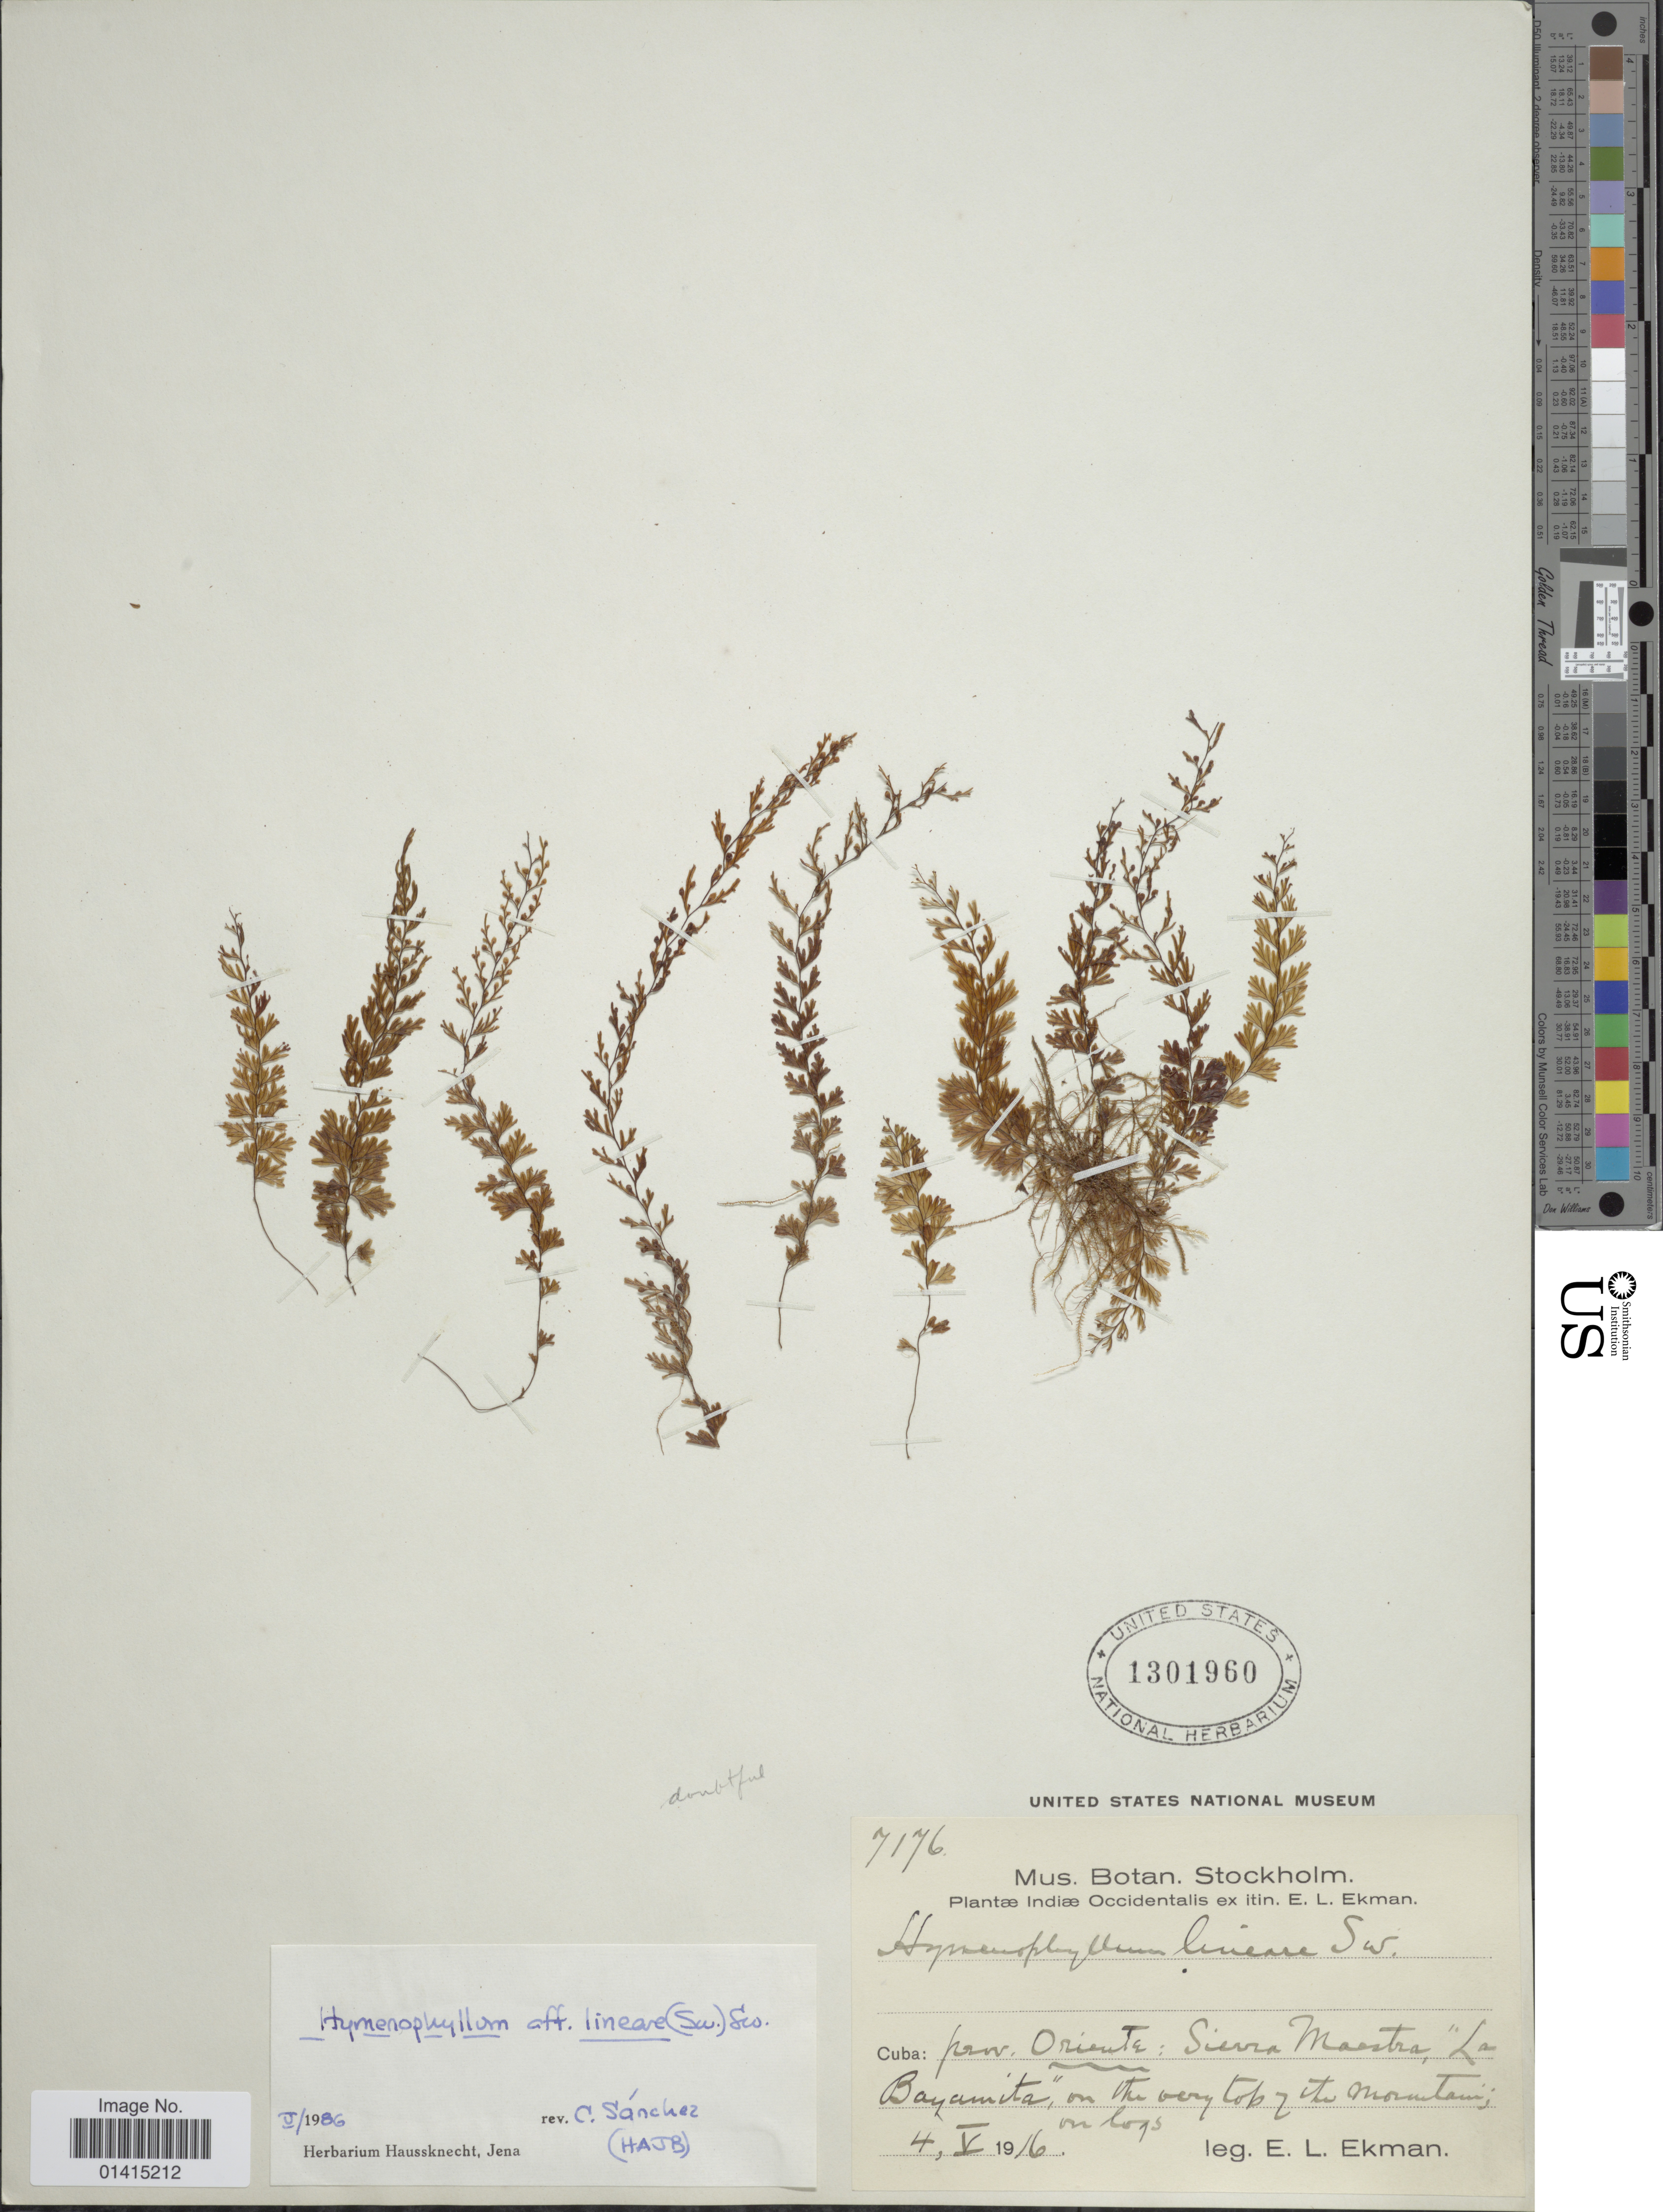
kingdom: Plantae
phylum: Tracheophyta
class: Polypodiopsida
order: Hymenophyllales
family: Hymenophyllaceae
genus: Hymenophyllum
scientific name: Hymenophyllum lineare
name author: (Sw.) Sw.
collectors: E. L. Ekman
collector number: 7176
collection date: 1916-05-04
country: Cuba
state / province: Oriente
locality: Cuba Prov. Oriente: Sierra Maestra "La Bayamita"on the very top of the mountain on logs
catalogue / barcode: US 1301960